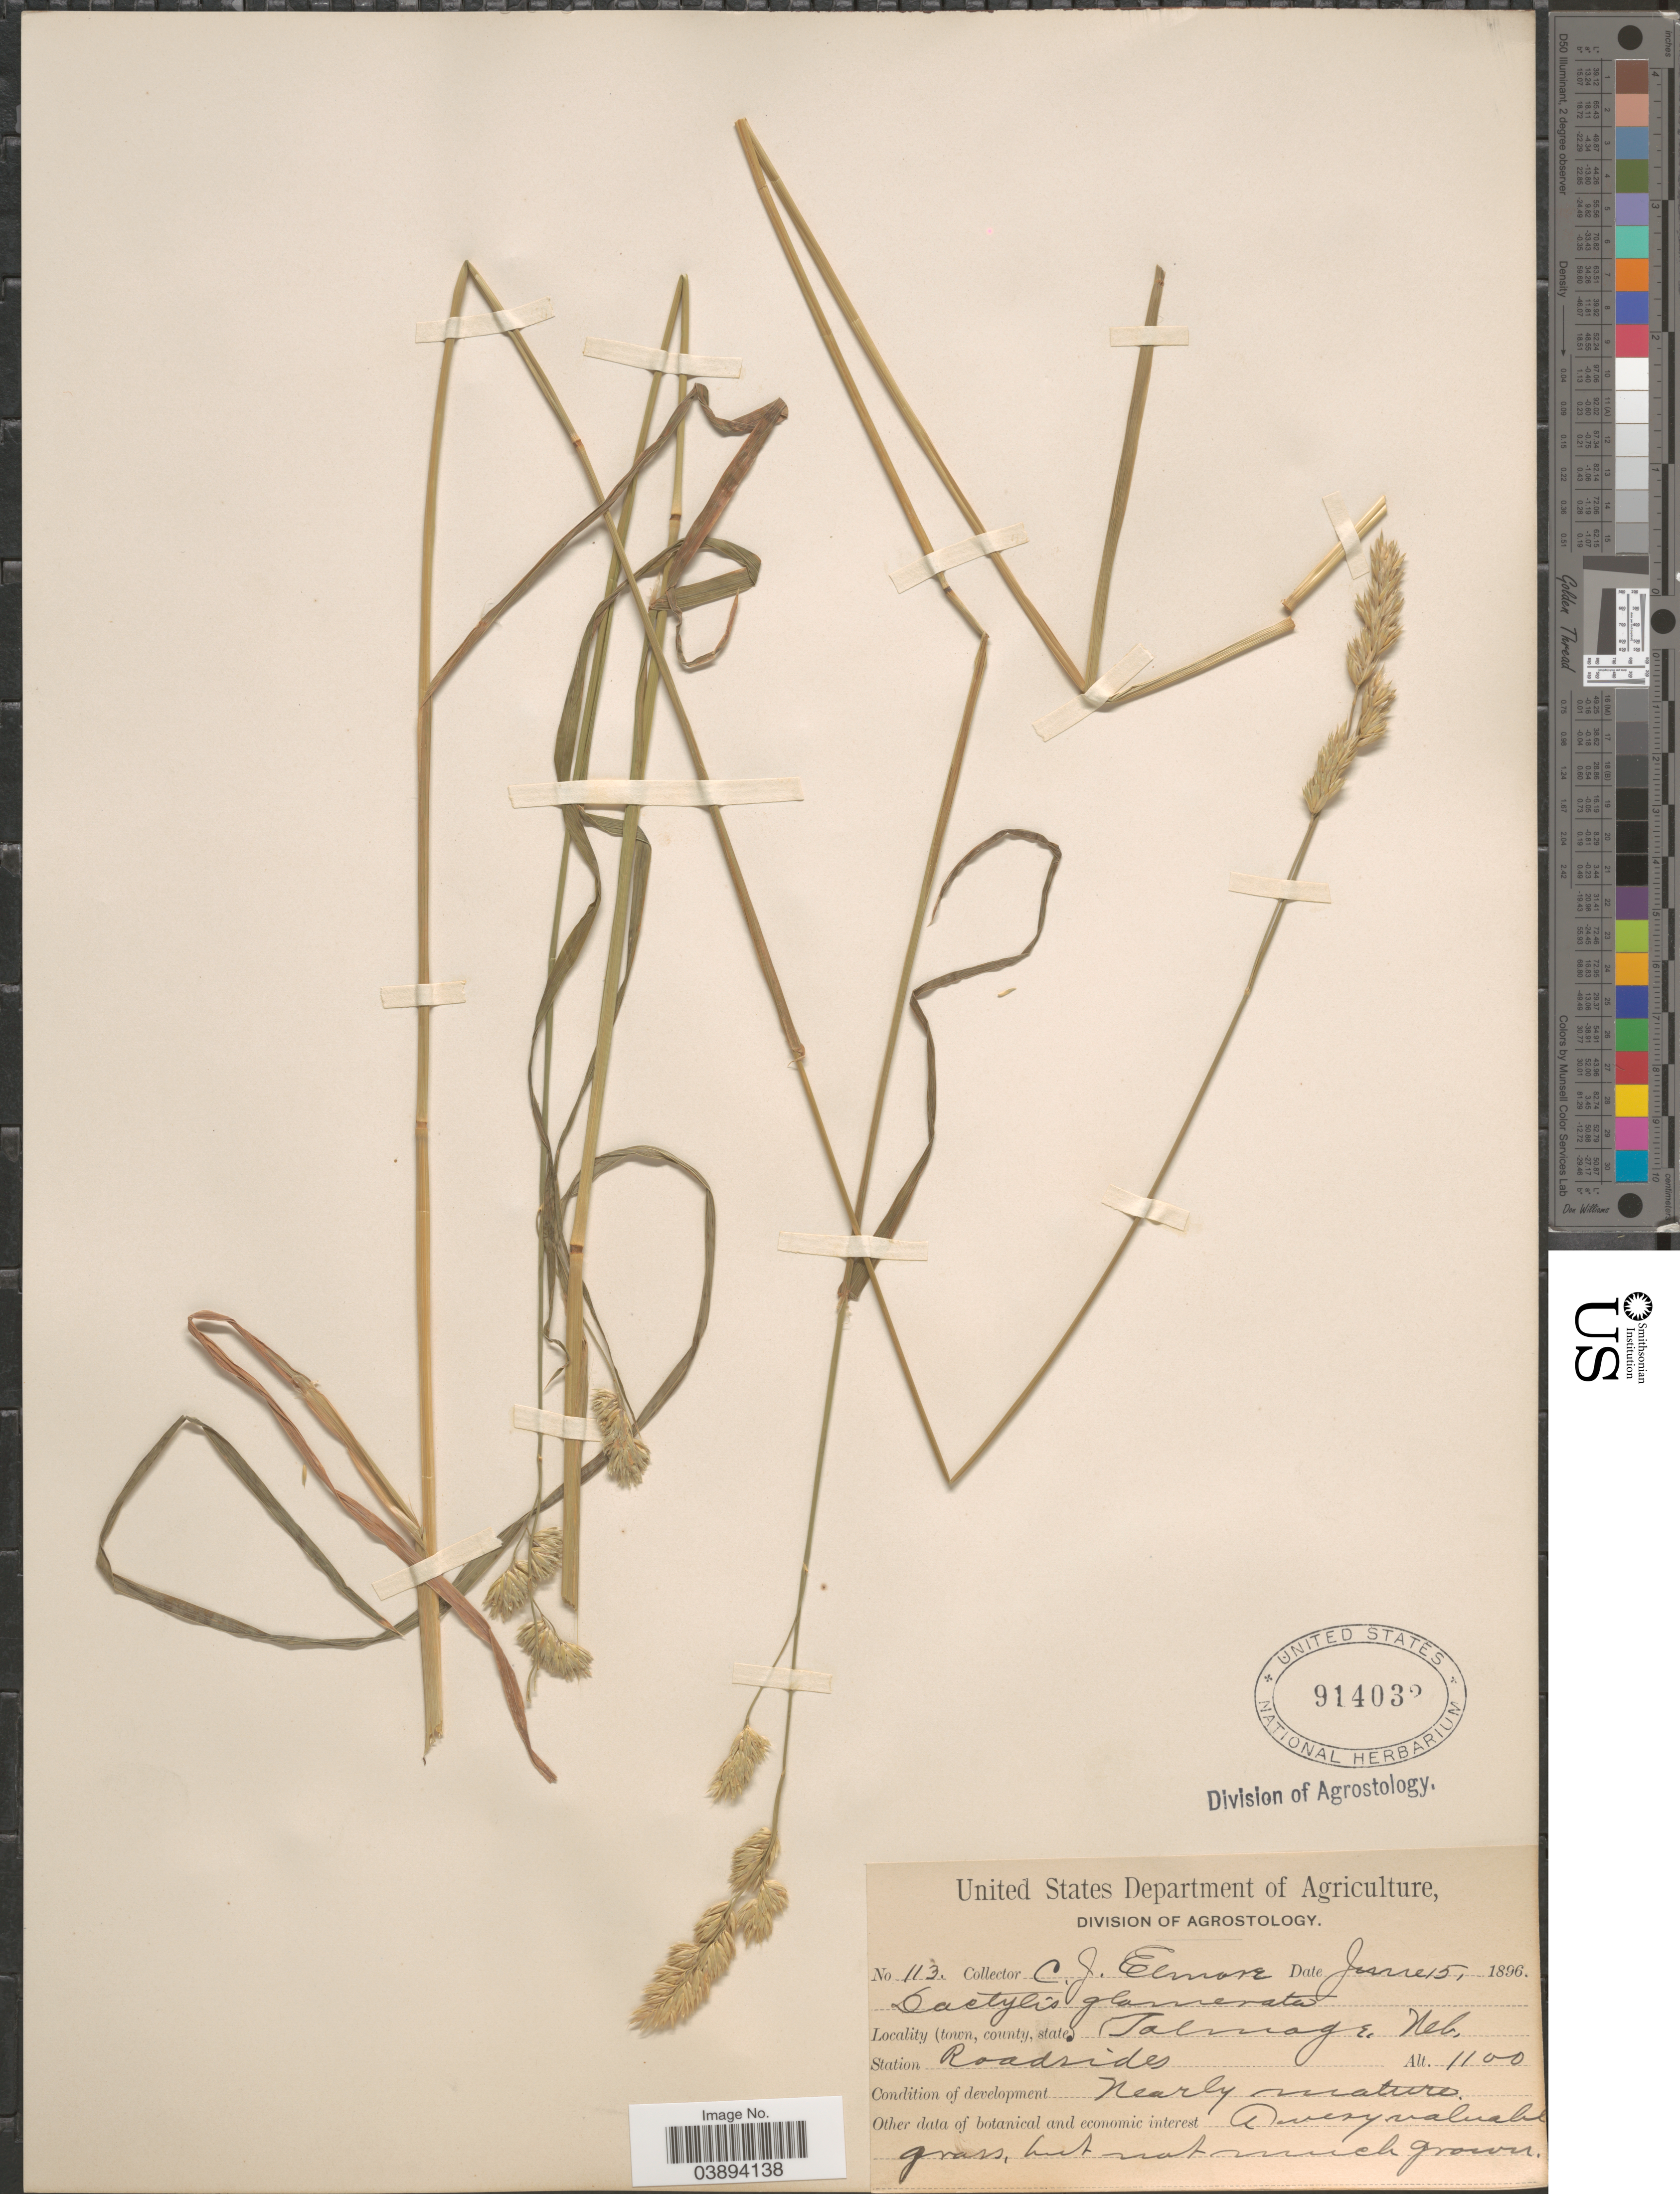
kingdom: Plantae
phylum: Tracheophyta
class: Liliopsida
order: Poales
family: Poaceae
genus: Dactylis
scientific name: Dactylis glomerata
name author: L.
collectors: C. Elmore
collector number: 113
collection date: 1896-06-15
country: United States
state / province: Nebraska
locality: Talmage.